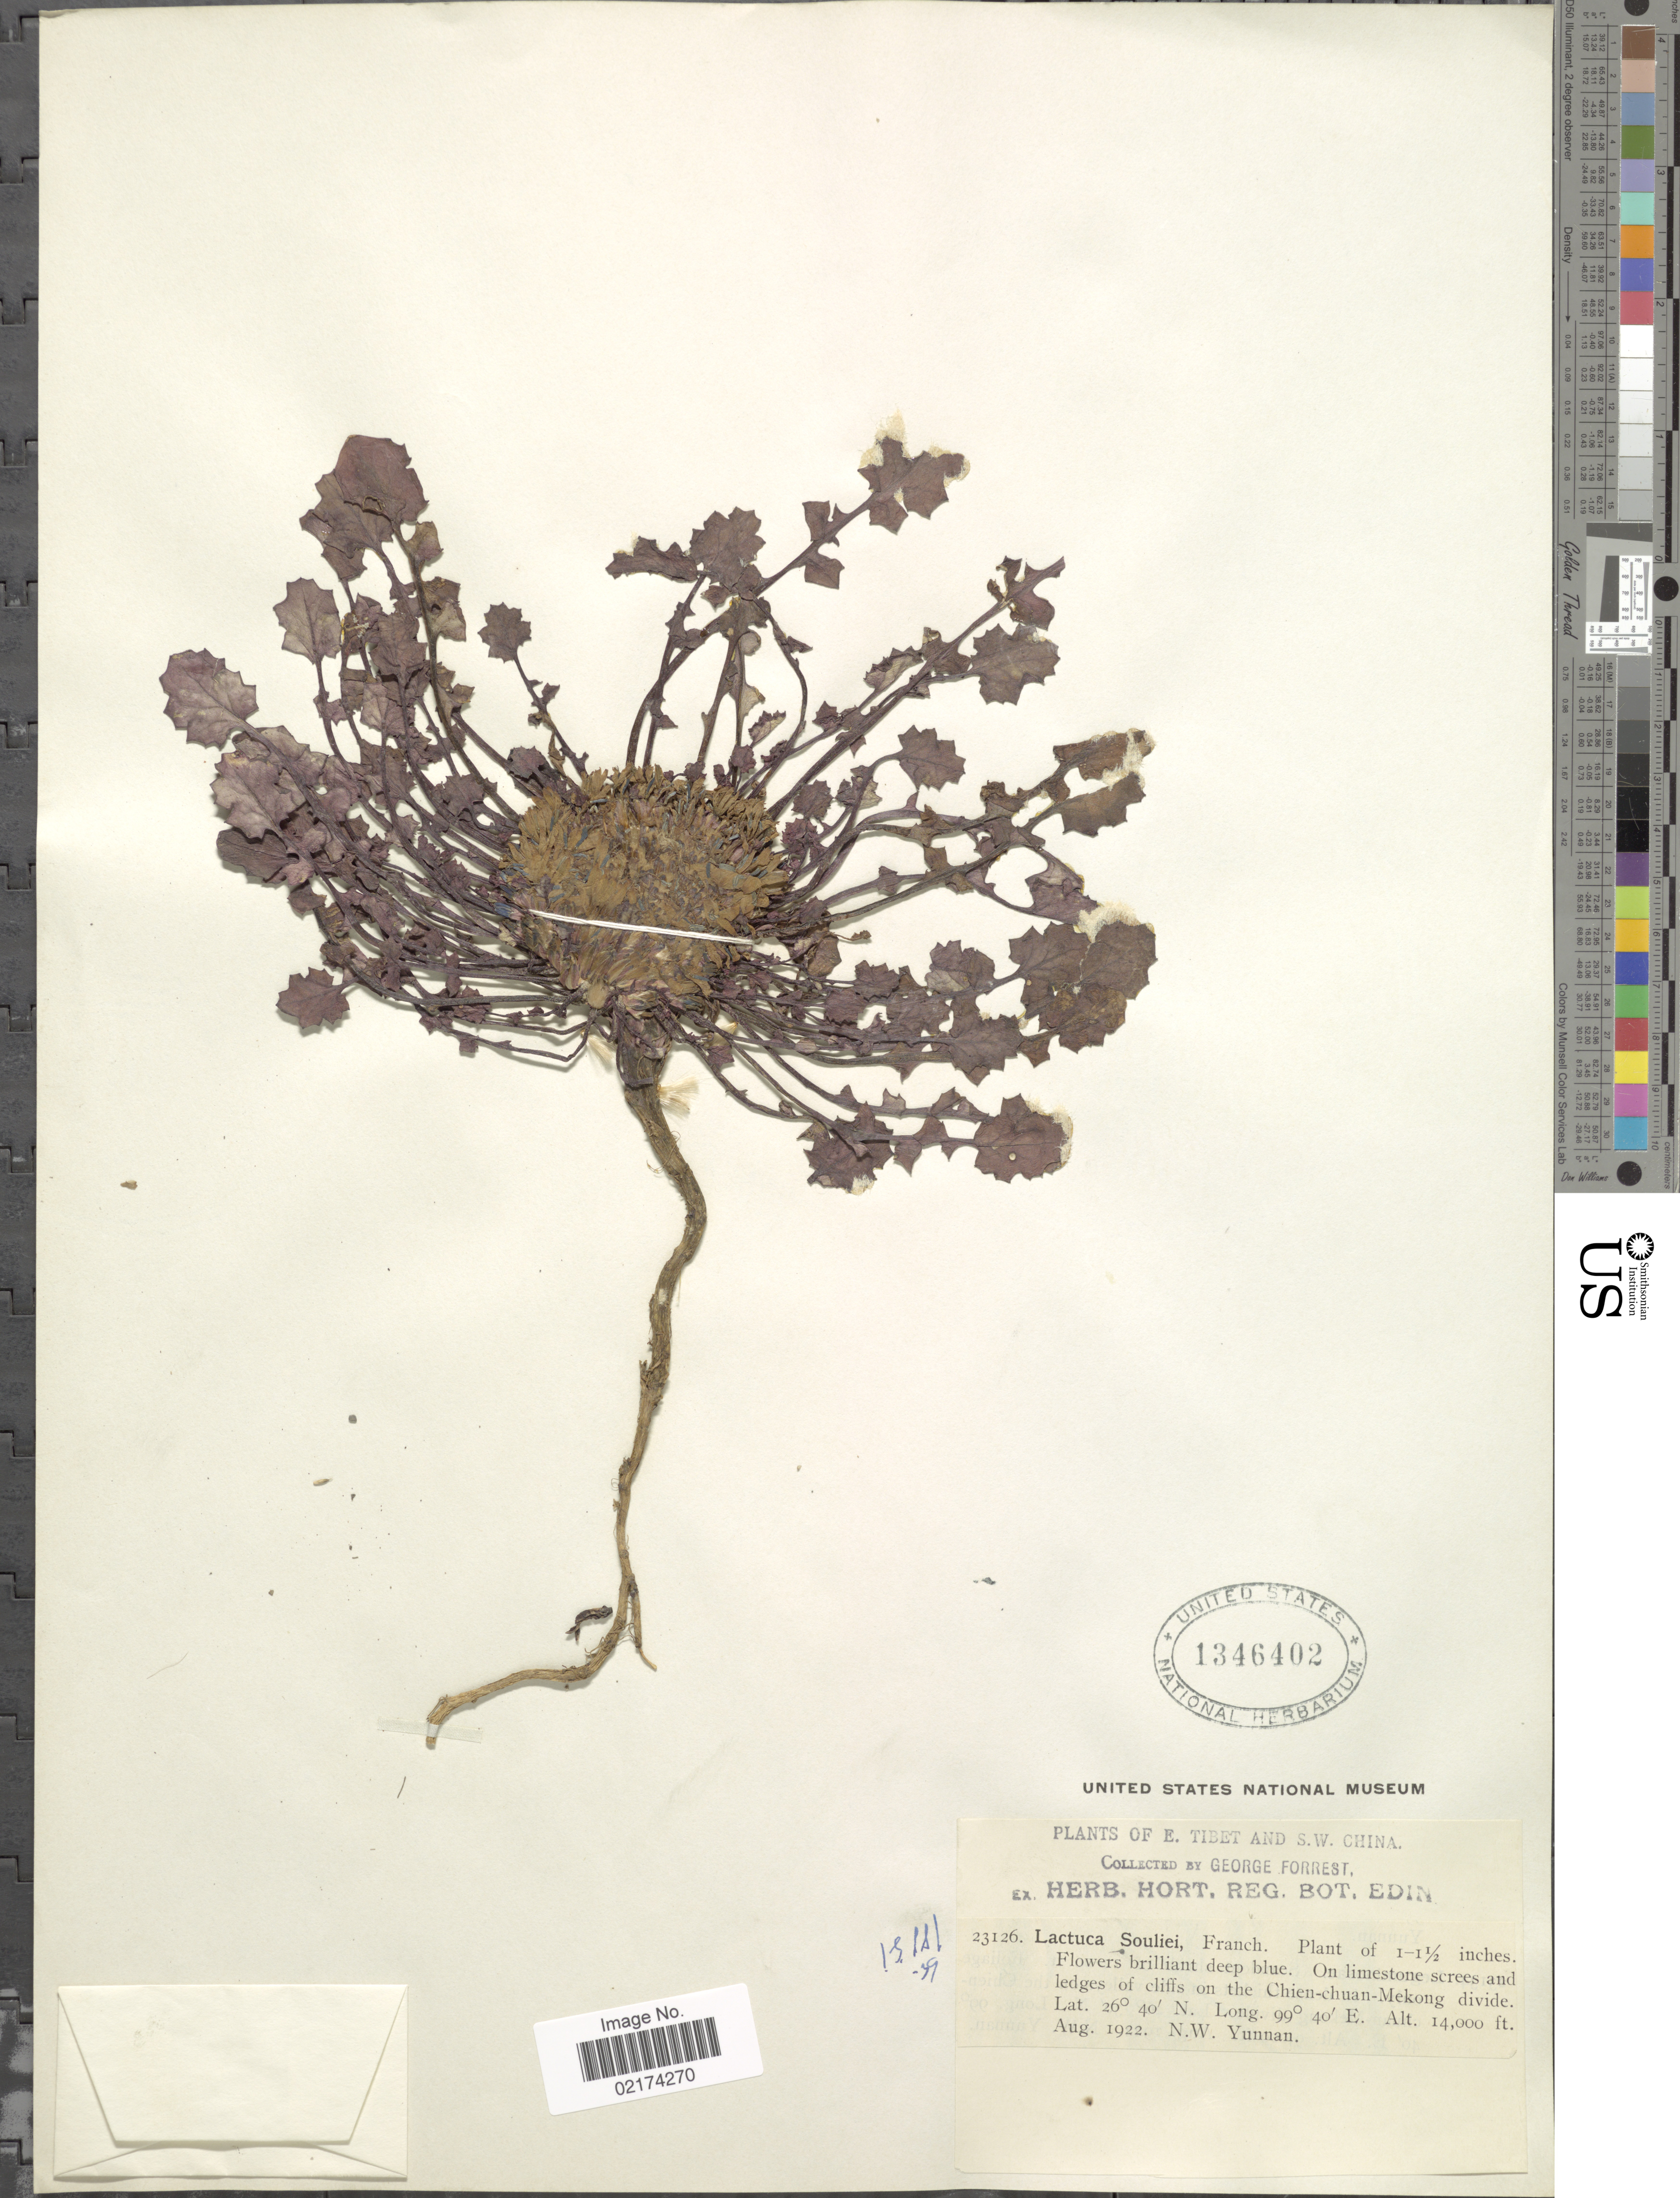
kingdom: Plantae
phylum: Tracheophyta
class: Magnoliopsida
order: Asterales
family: Asteraceae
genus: Parasyncalathium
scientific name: Parasyncalathium souliei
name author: (Franch.) J. W. Zhang et al.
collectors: G. Forrest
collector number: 23126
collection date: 1922-08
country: China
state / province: Yunnan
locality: Chien-chuan-Mekong divide, N. W. Yunnan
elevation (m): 4267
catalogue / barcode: US 1346402